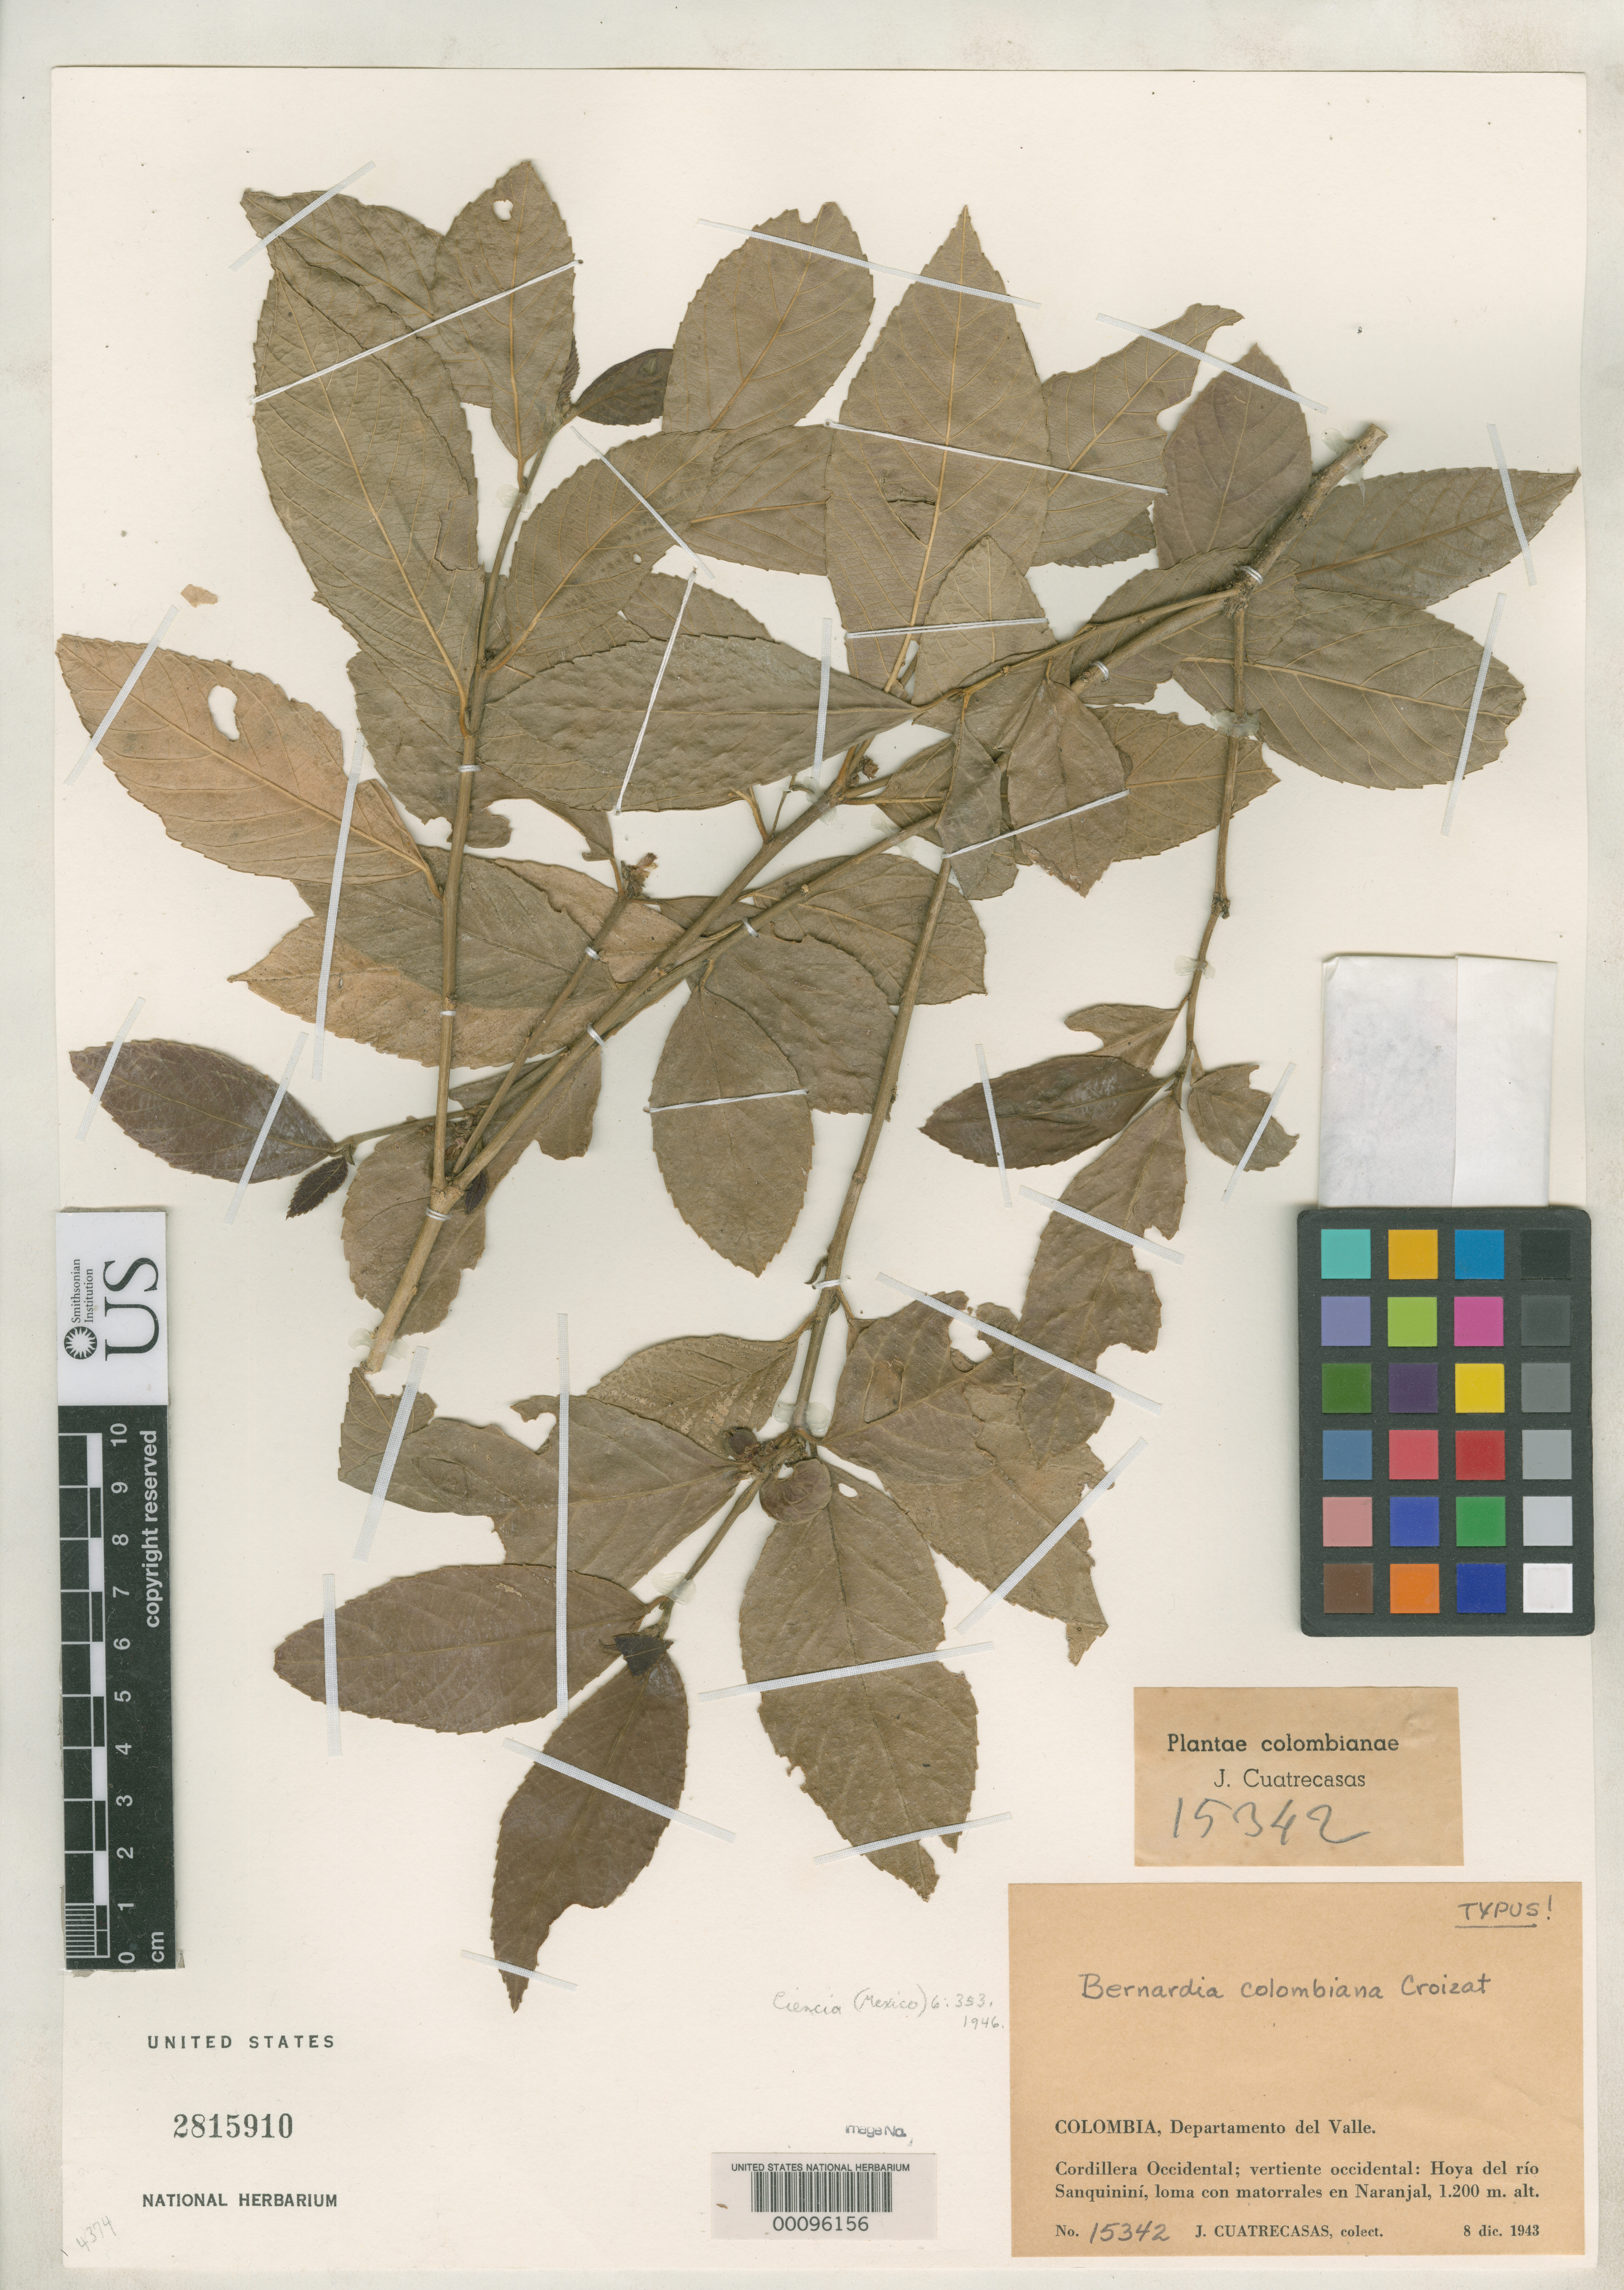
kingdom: Plantae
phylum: Tracheophyta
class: Magnoliopsida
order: Malpighiales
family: Euphorbiaceae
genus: Bernardia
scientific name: Bernardia colombiana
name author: Croizat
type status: Isotype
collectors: J. Cuatrecasas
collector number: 15342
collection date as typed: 08 Dec 1943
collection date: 1943-12-08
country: Colombia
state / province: Valle del Cauca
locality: Hoya del Rio San Juniquin, Lomacon Matoralles en Naranjalm Cordillera Occidental, Vertiente Occidental.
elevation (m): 1200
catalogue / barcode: US 2815910